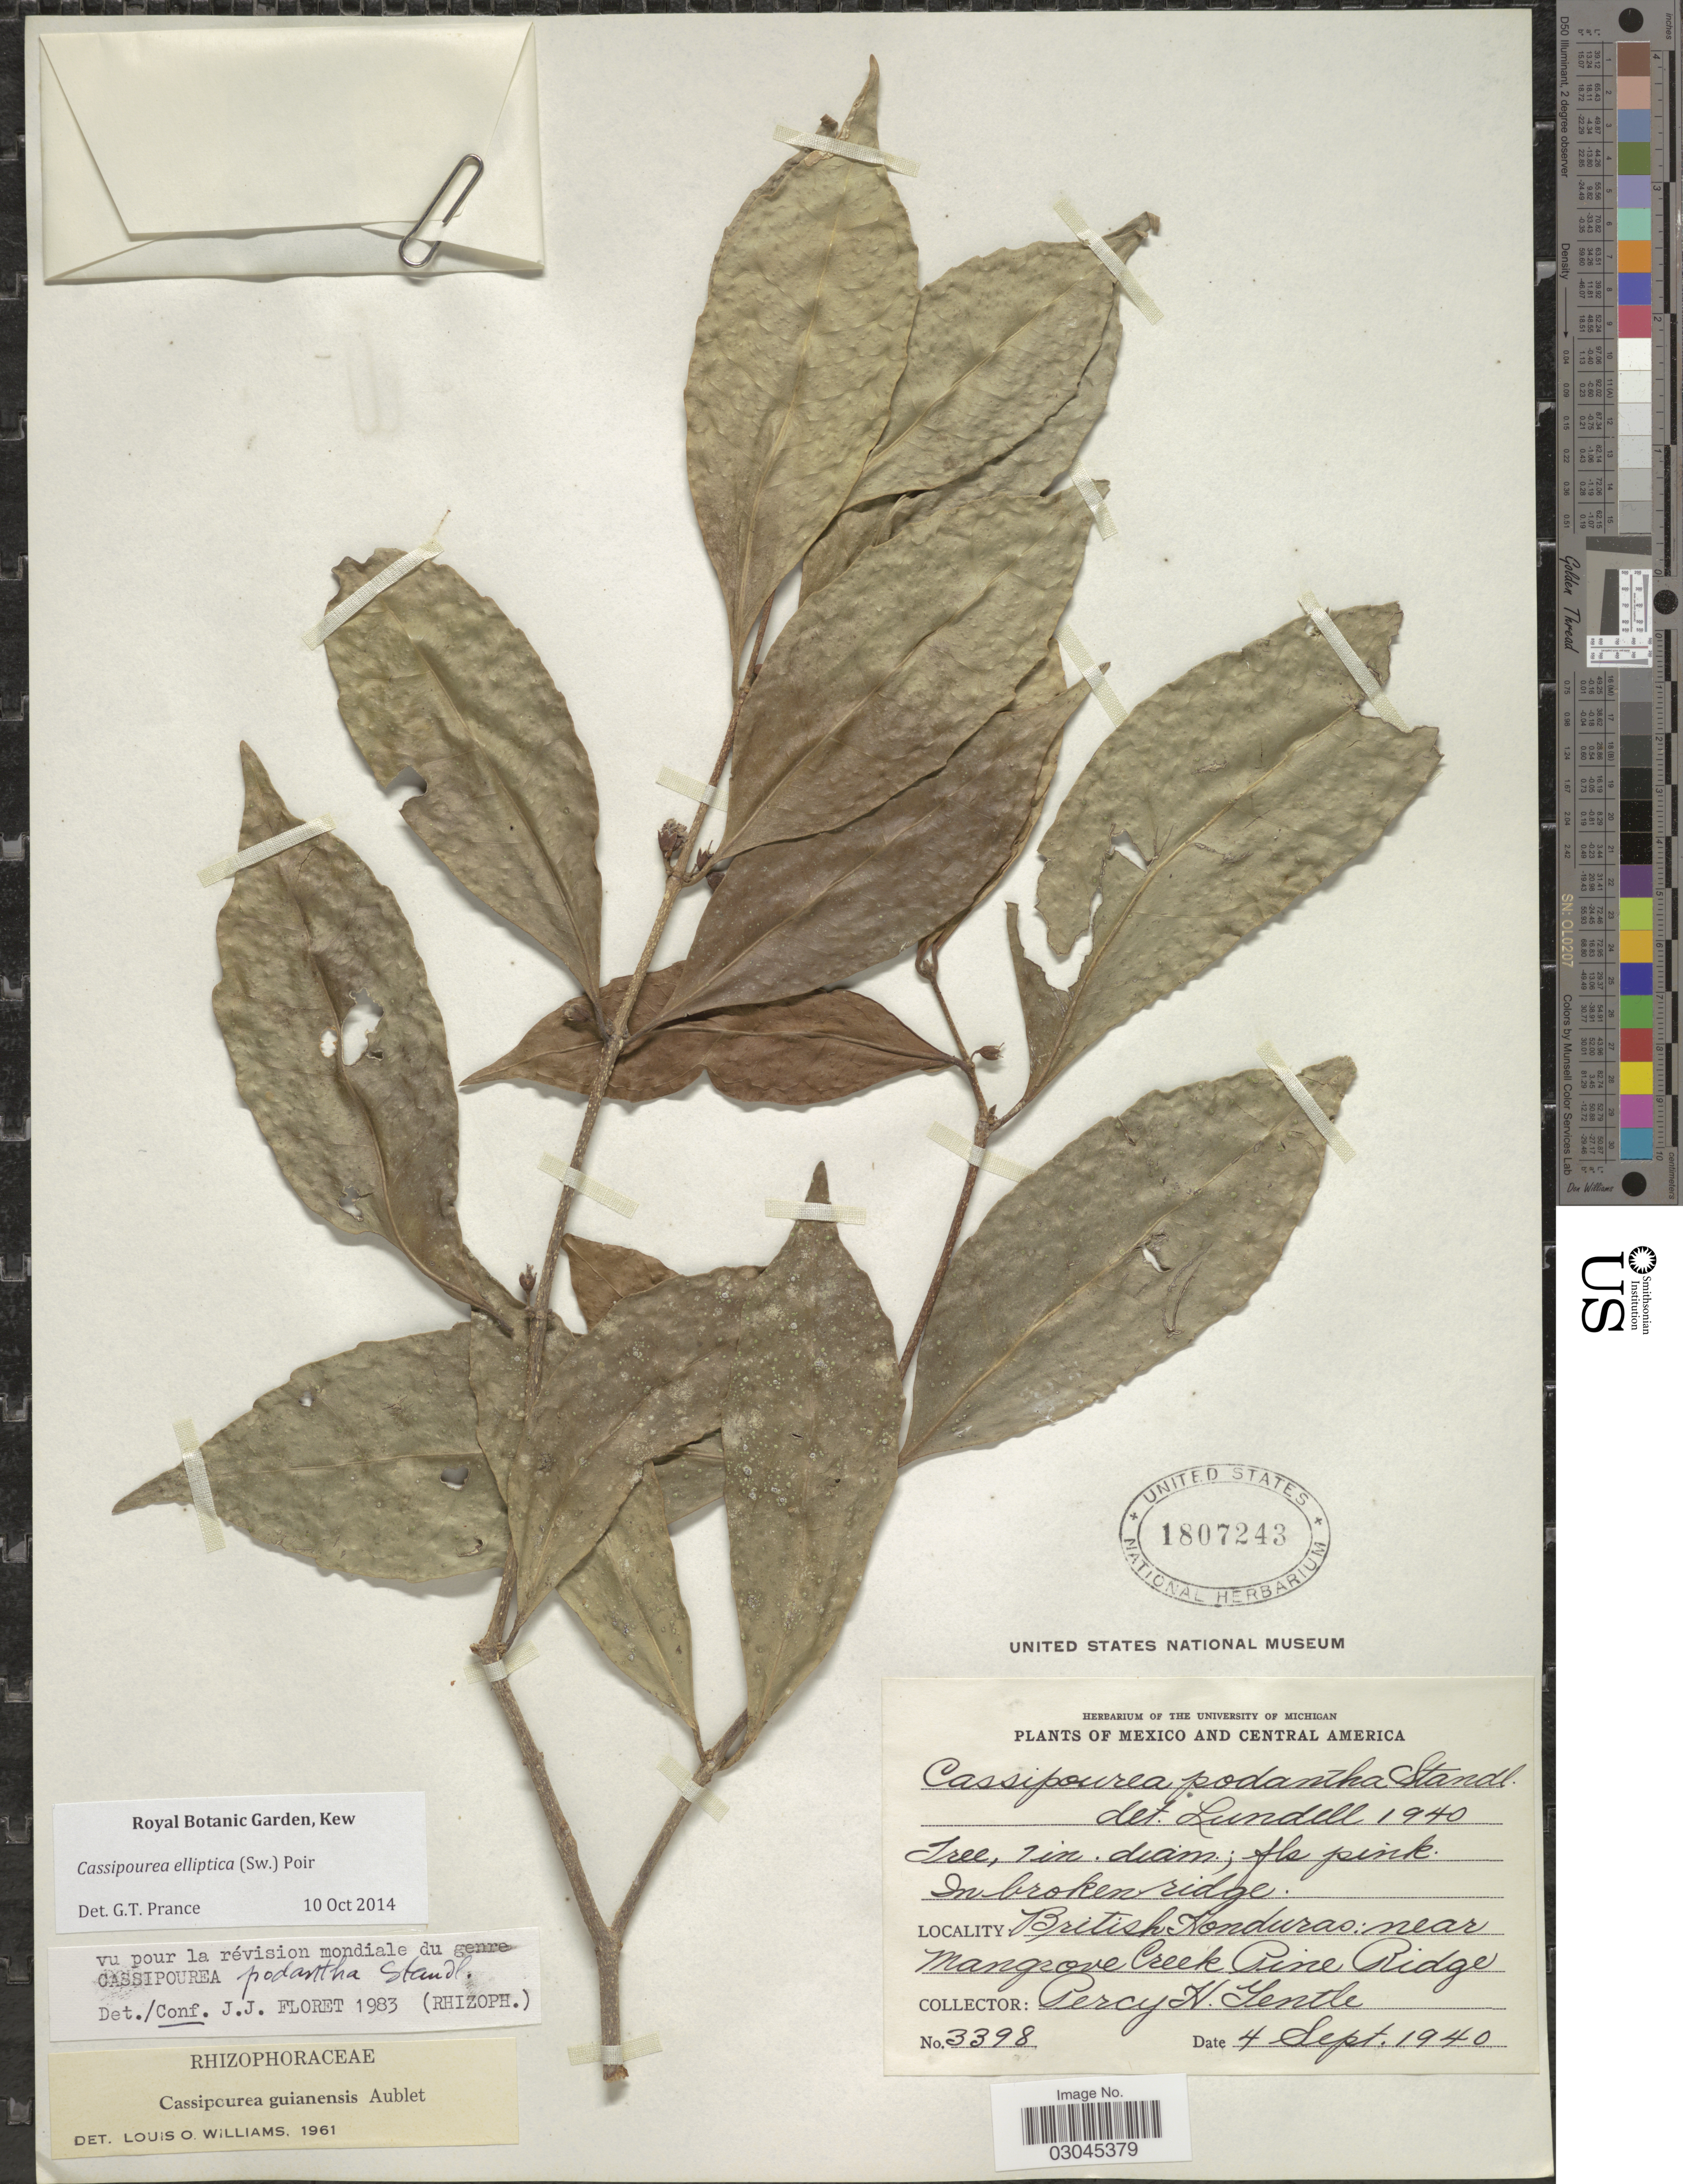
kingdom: Plantae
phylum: Tracheophyta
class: Magnoliopsida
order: Malpighiales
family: Rhizophoraceae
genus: Cassipourea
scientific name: Cassipourea elliptica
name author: (Sw.) Poir.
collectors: P. H. Gentle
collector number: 3398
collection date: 1940-09-04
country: Belize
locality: British Honduras: near Mangrove Creek Pine Ridge.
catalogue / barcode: US 1807243